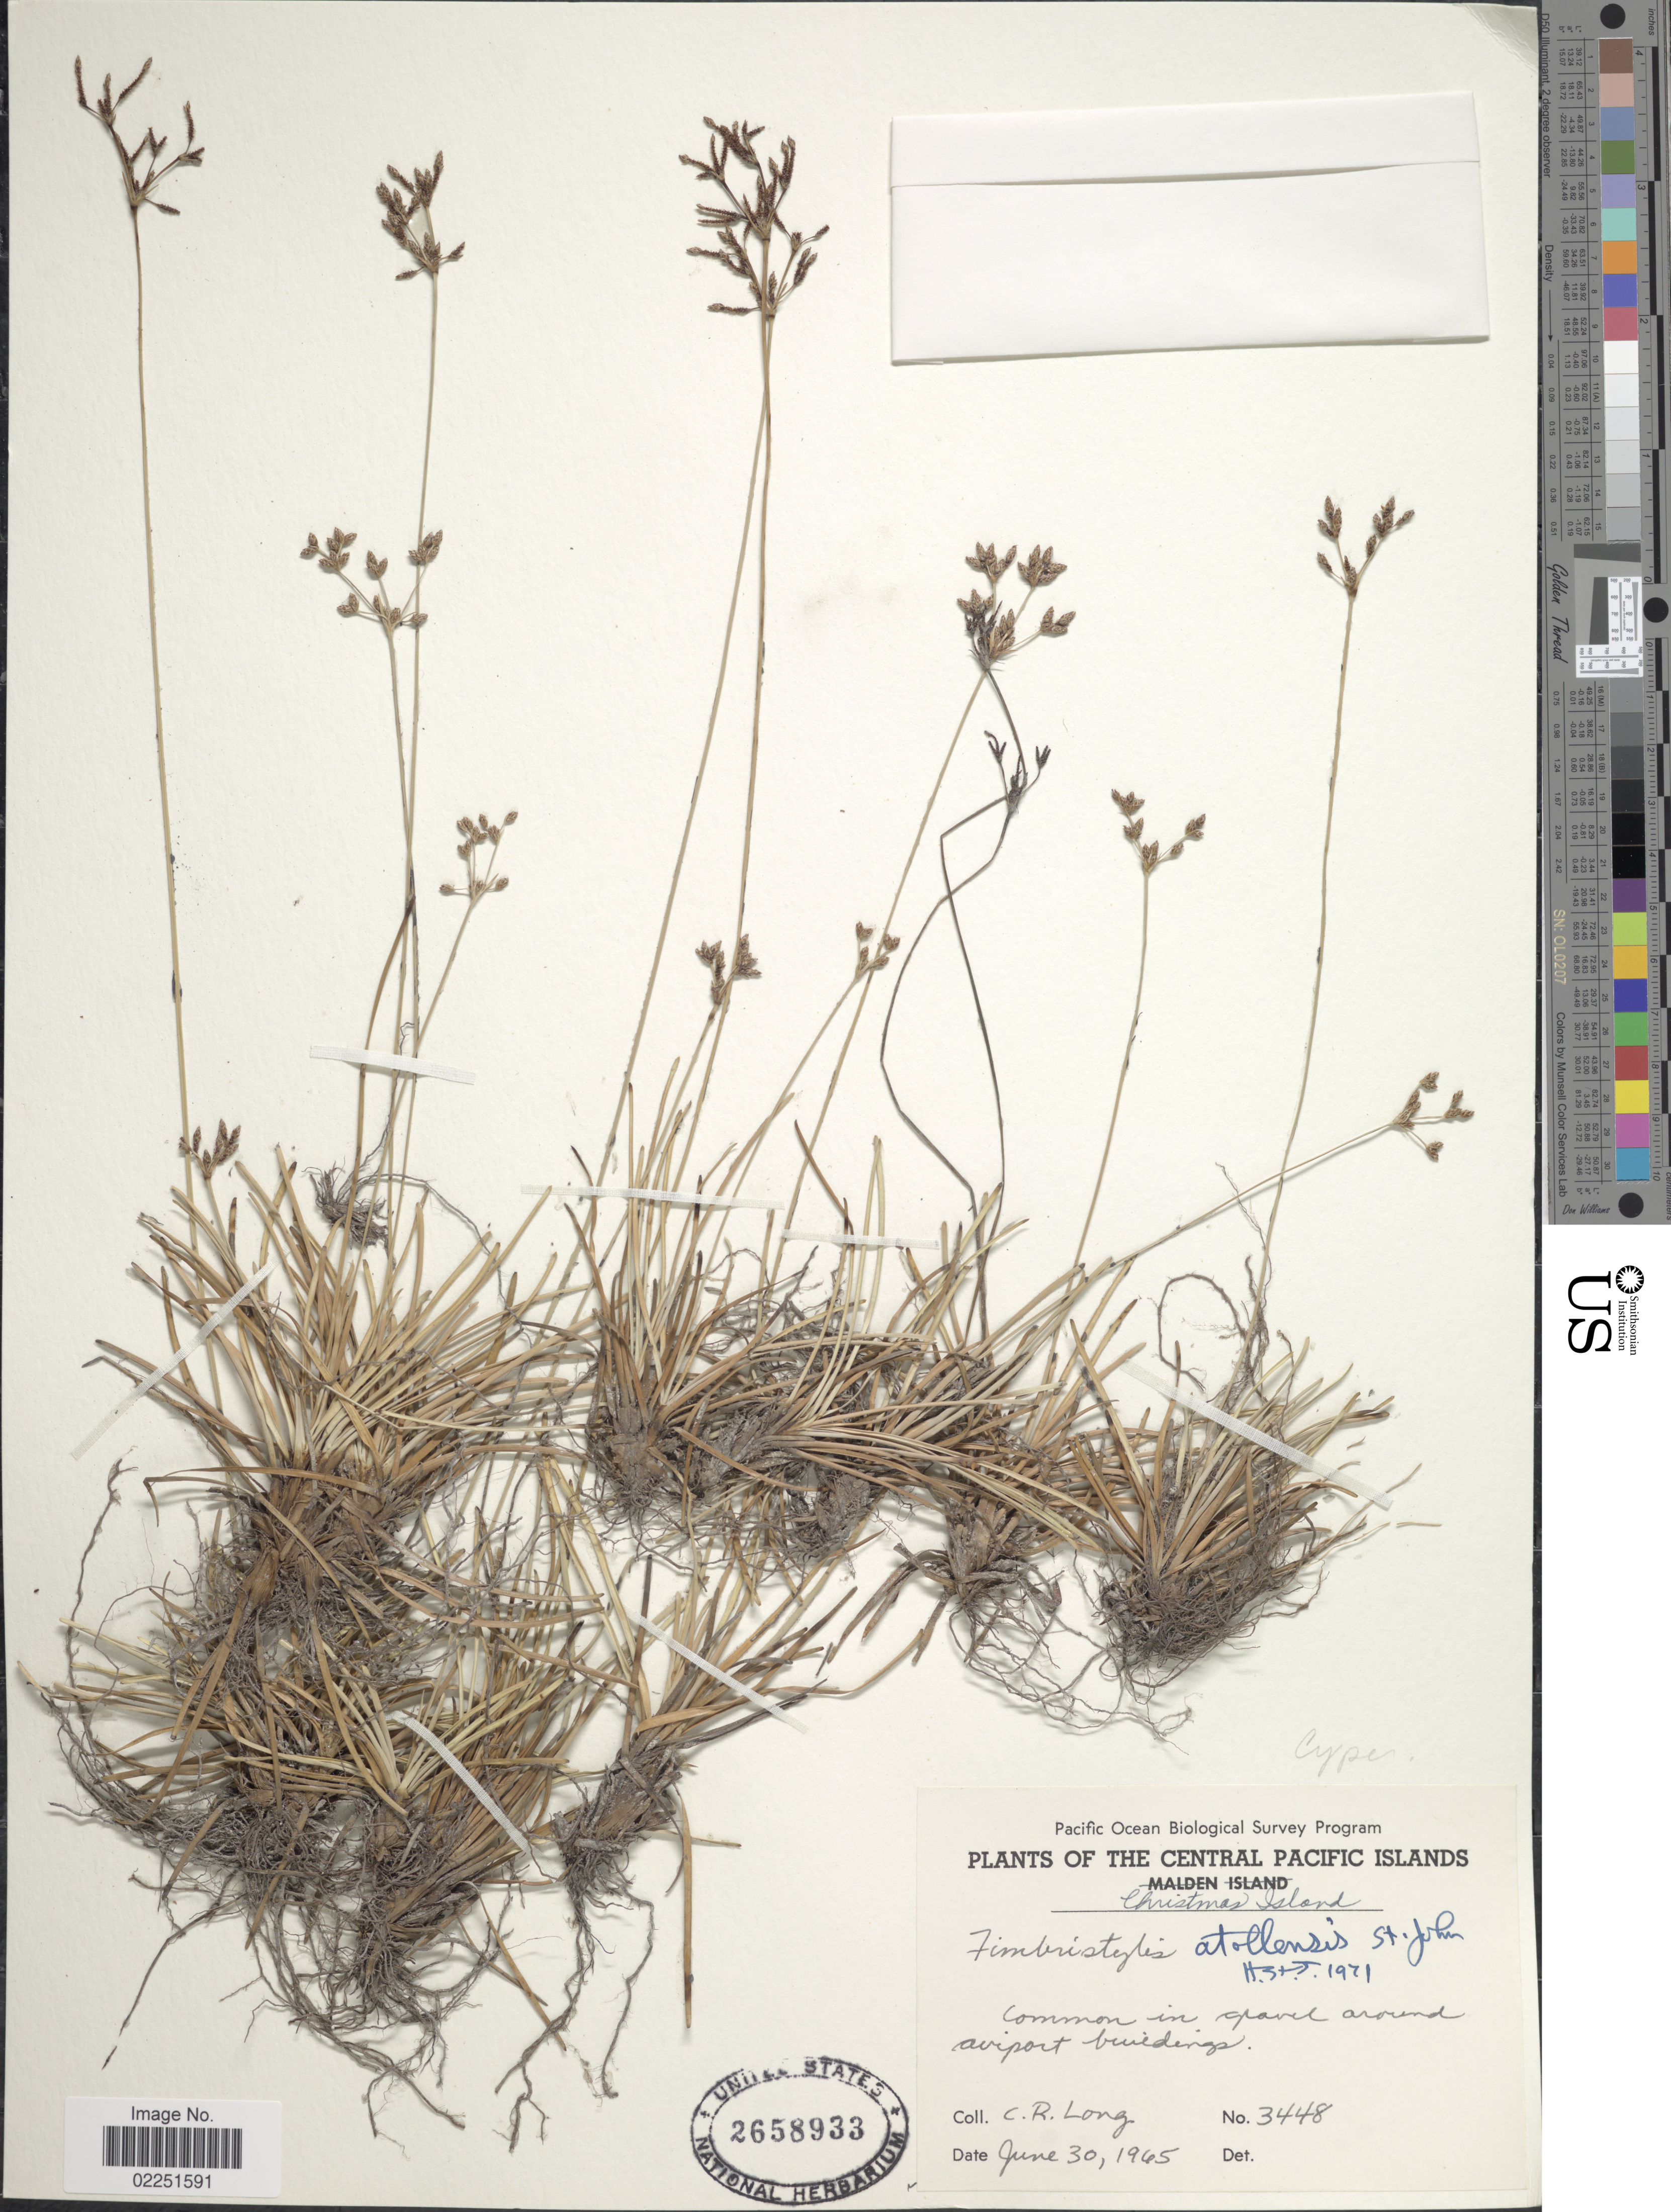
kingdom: Plantae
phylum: Tracheophyta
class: Liliopsida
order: Poales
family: Cyperaceae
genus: Fimbristylis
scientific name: Fimbristylis cymosa subsp. spathacea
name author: (Roth) T. Koyama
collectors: C. R. Long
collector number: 3448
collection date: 1945-06-30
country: Kiribati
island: Kiritimati [Christmas] Atoll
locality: Central Pacific Islands, Christmas Island. Common in gravel around airport buildings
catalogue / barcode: US 2658933